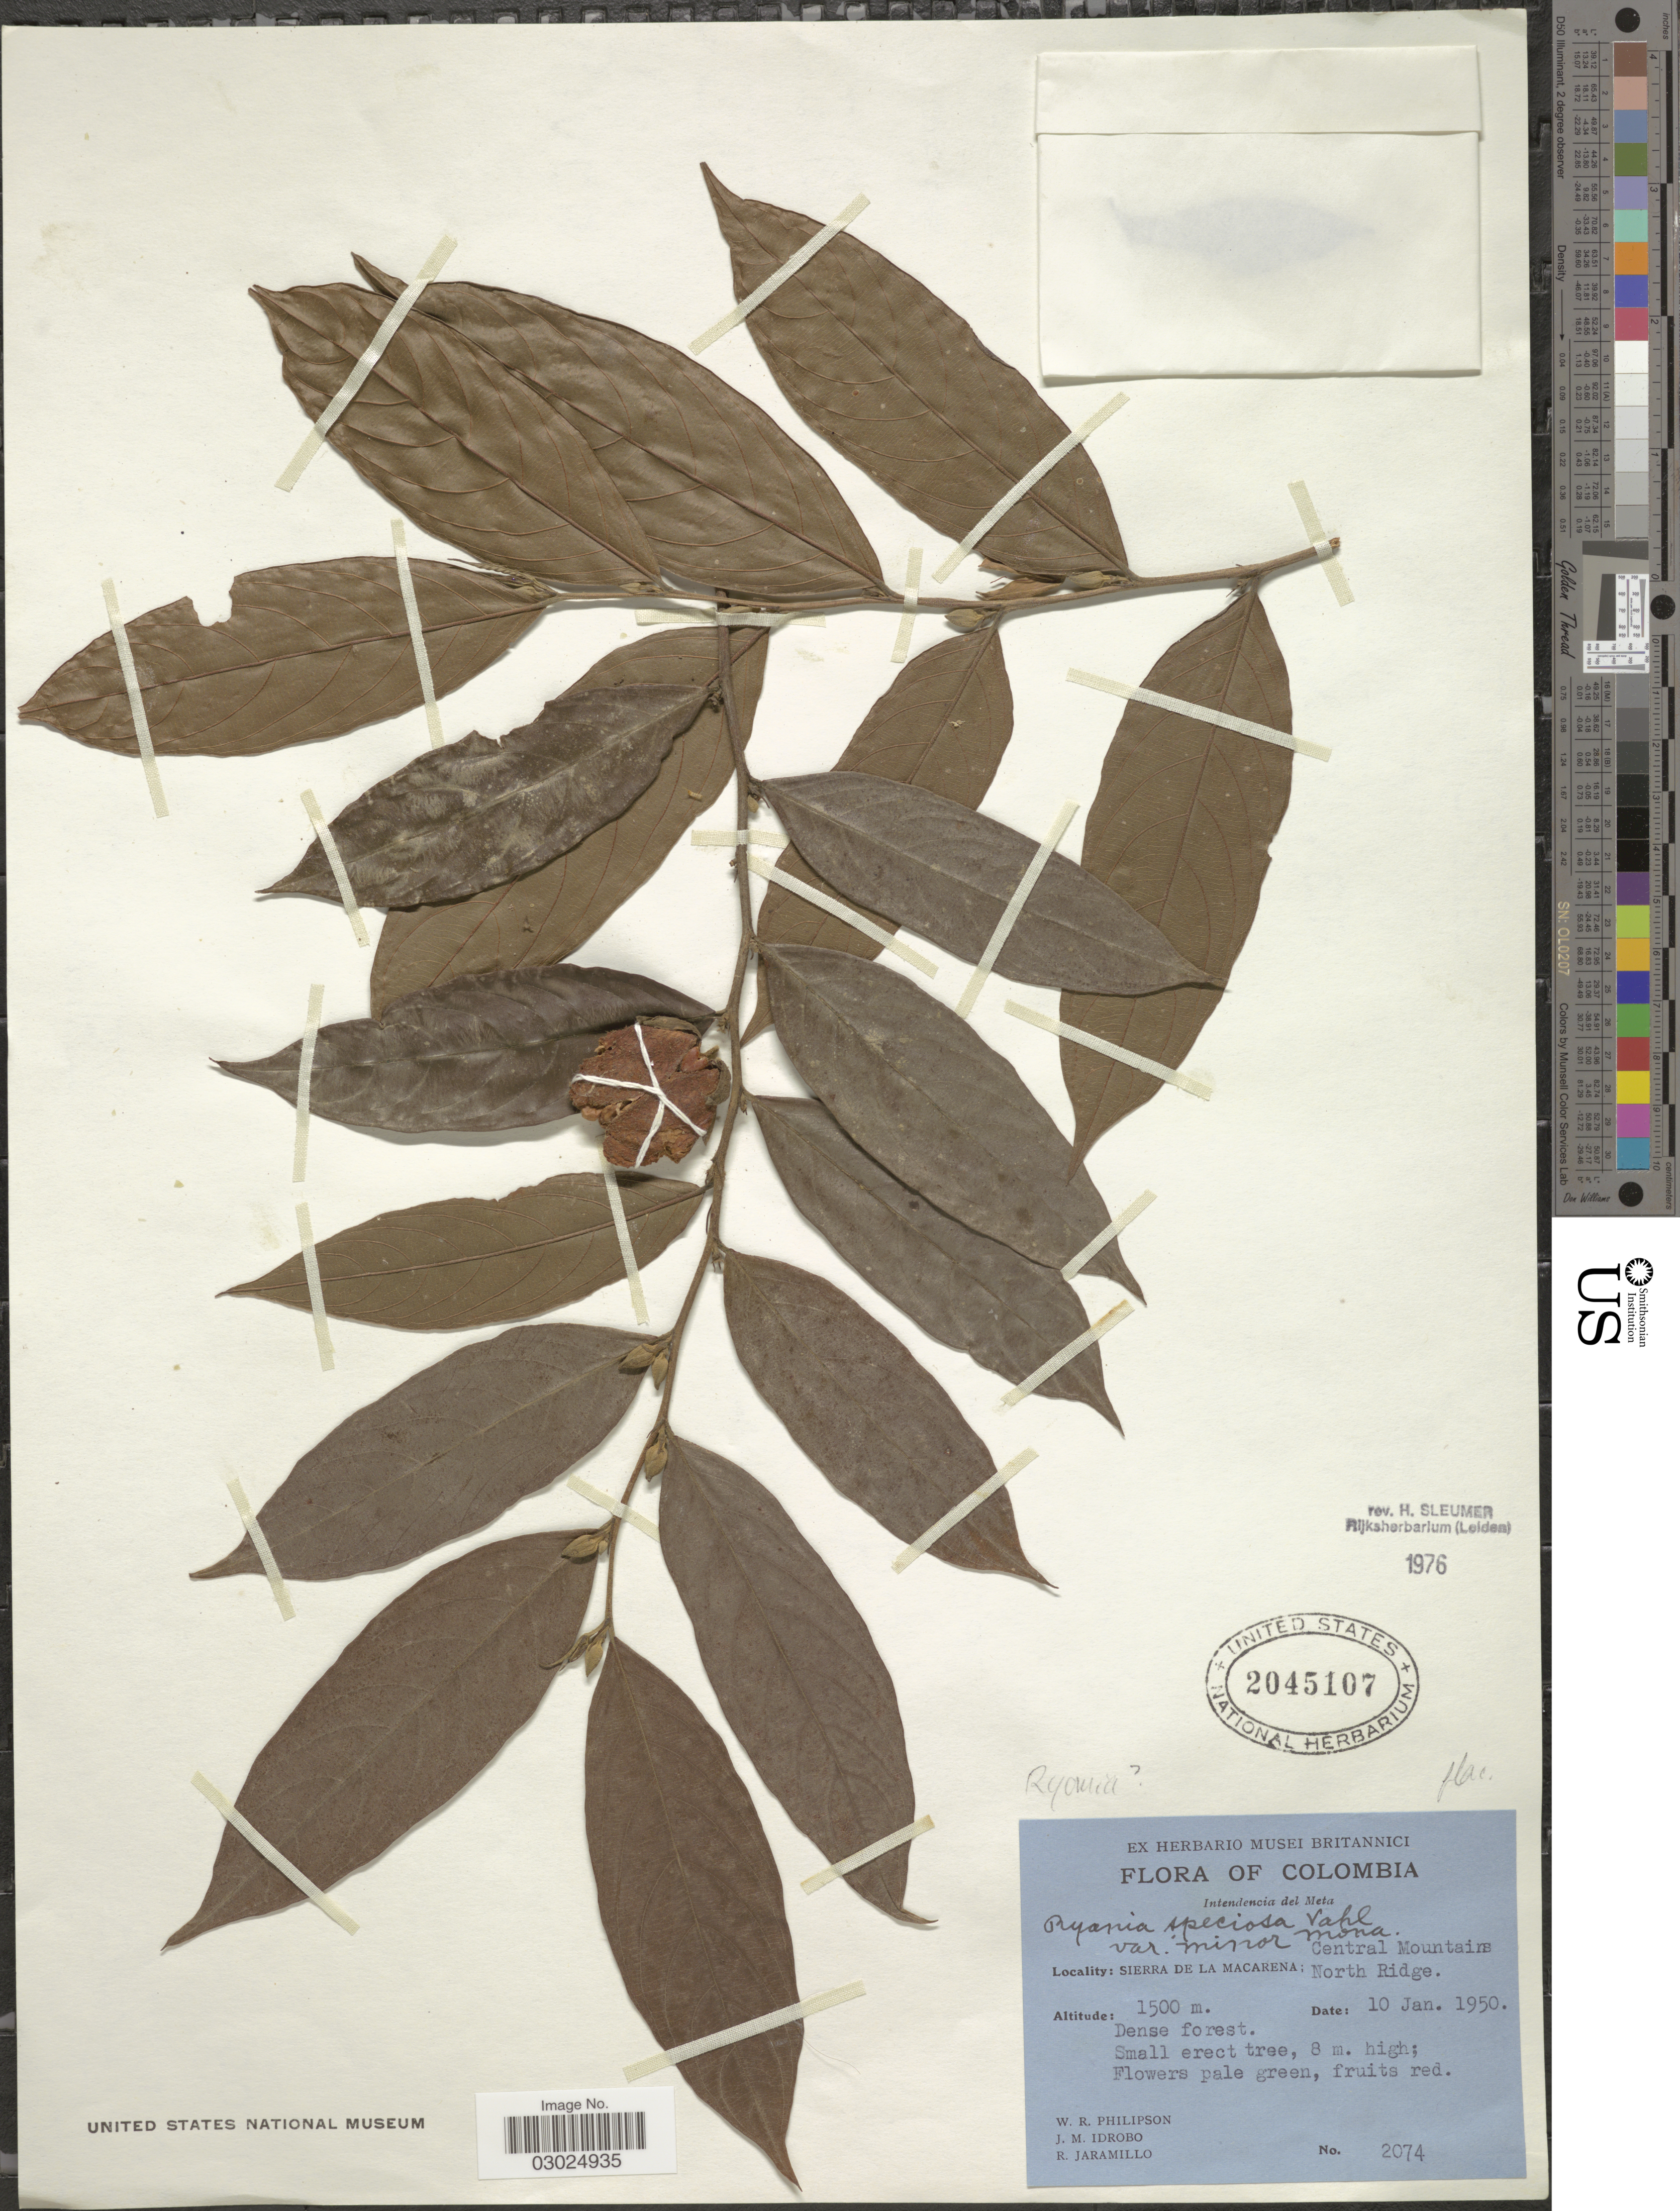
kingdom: Plantae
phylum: Tracheophyta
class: Magnoliopsida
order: Malpighiales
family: Salicaceae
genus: Ryania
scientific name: Ryania speciosa var. minor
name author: Monach.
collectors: W. R. Philipson, J. M. Idrobo & R. Jaramillo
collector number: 2074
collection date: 1950-01-10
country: Colombia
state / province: Meta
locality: Intendencia del Meta. Central Mountain. Sierra de la Macarena: North Ridge.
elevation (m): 1500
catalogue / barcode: US 2045107